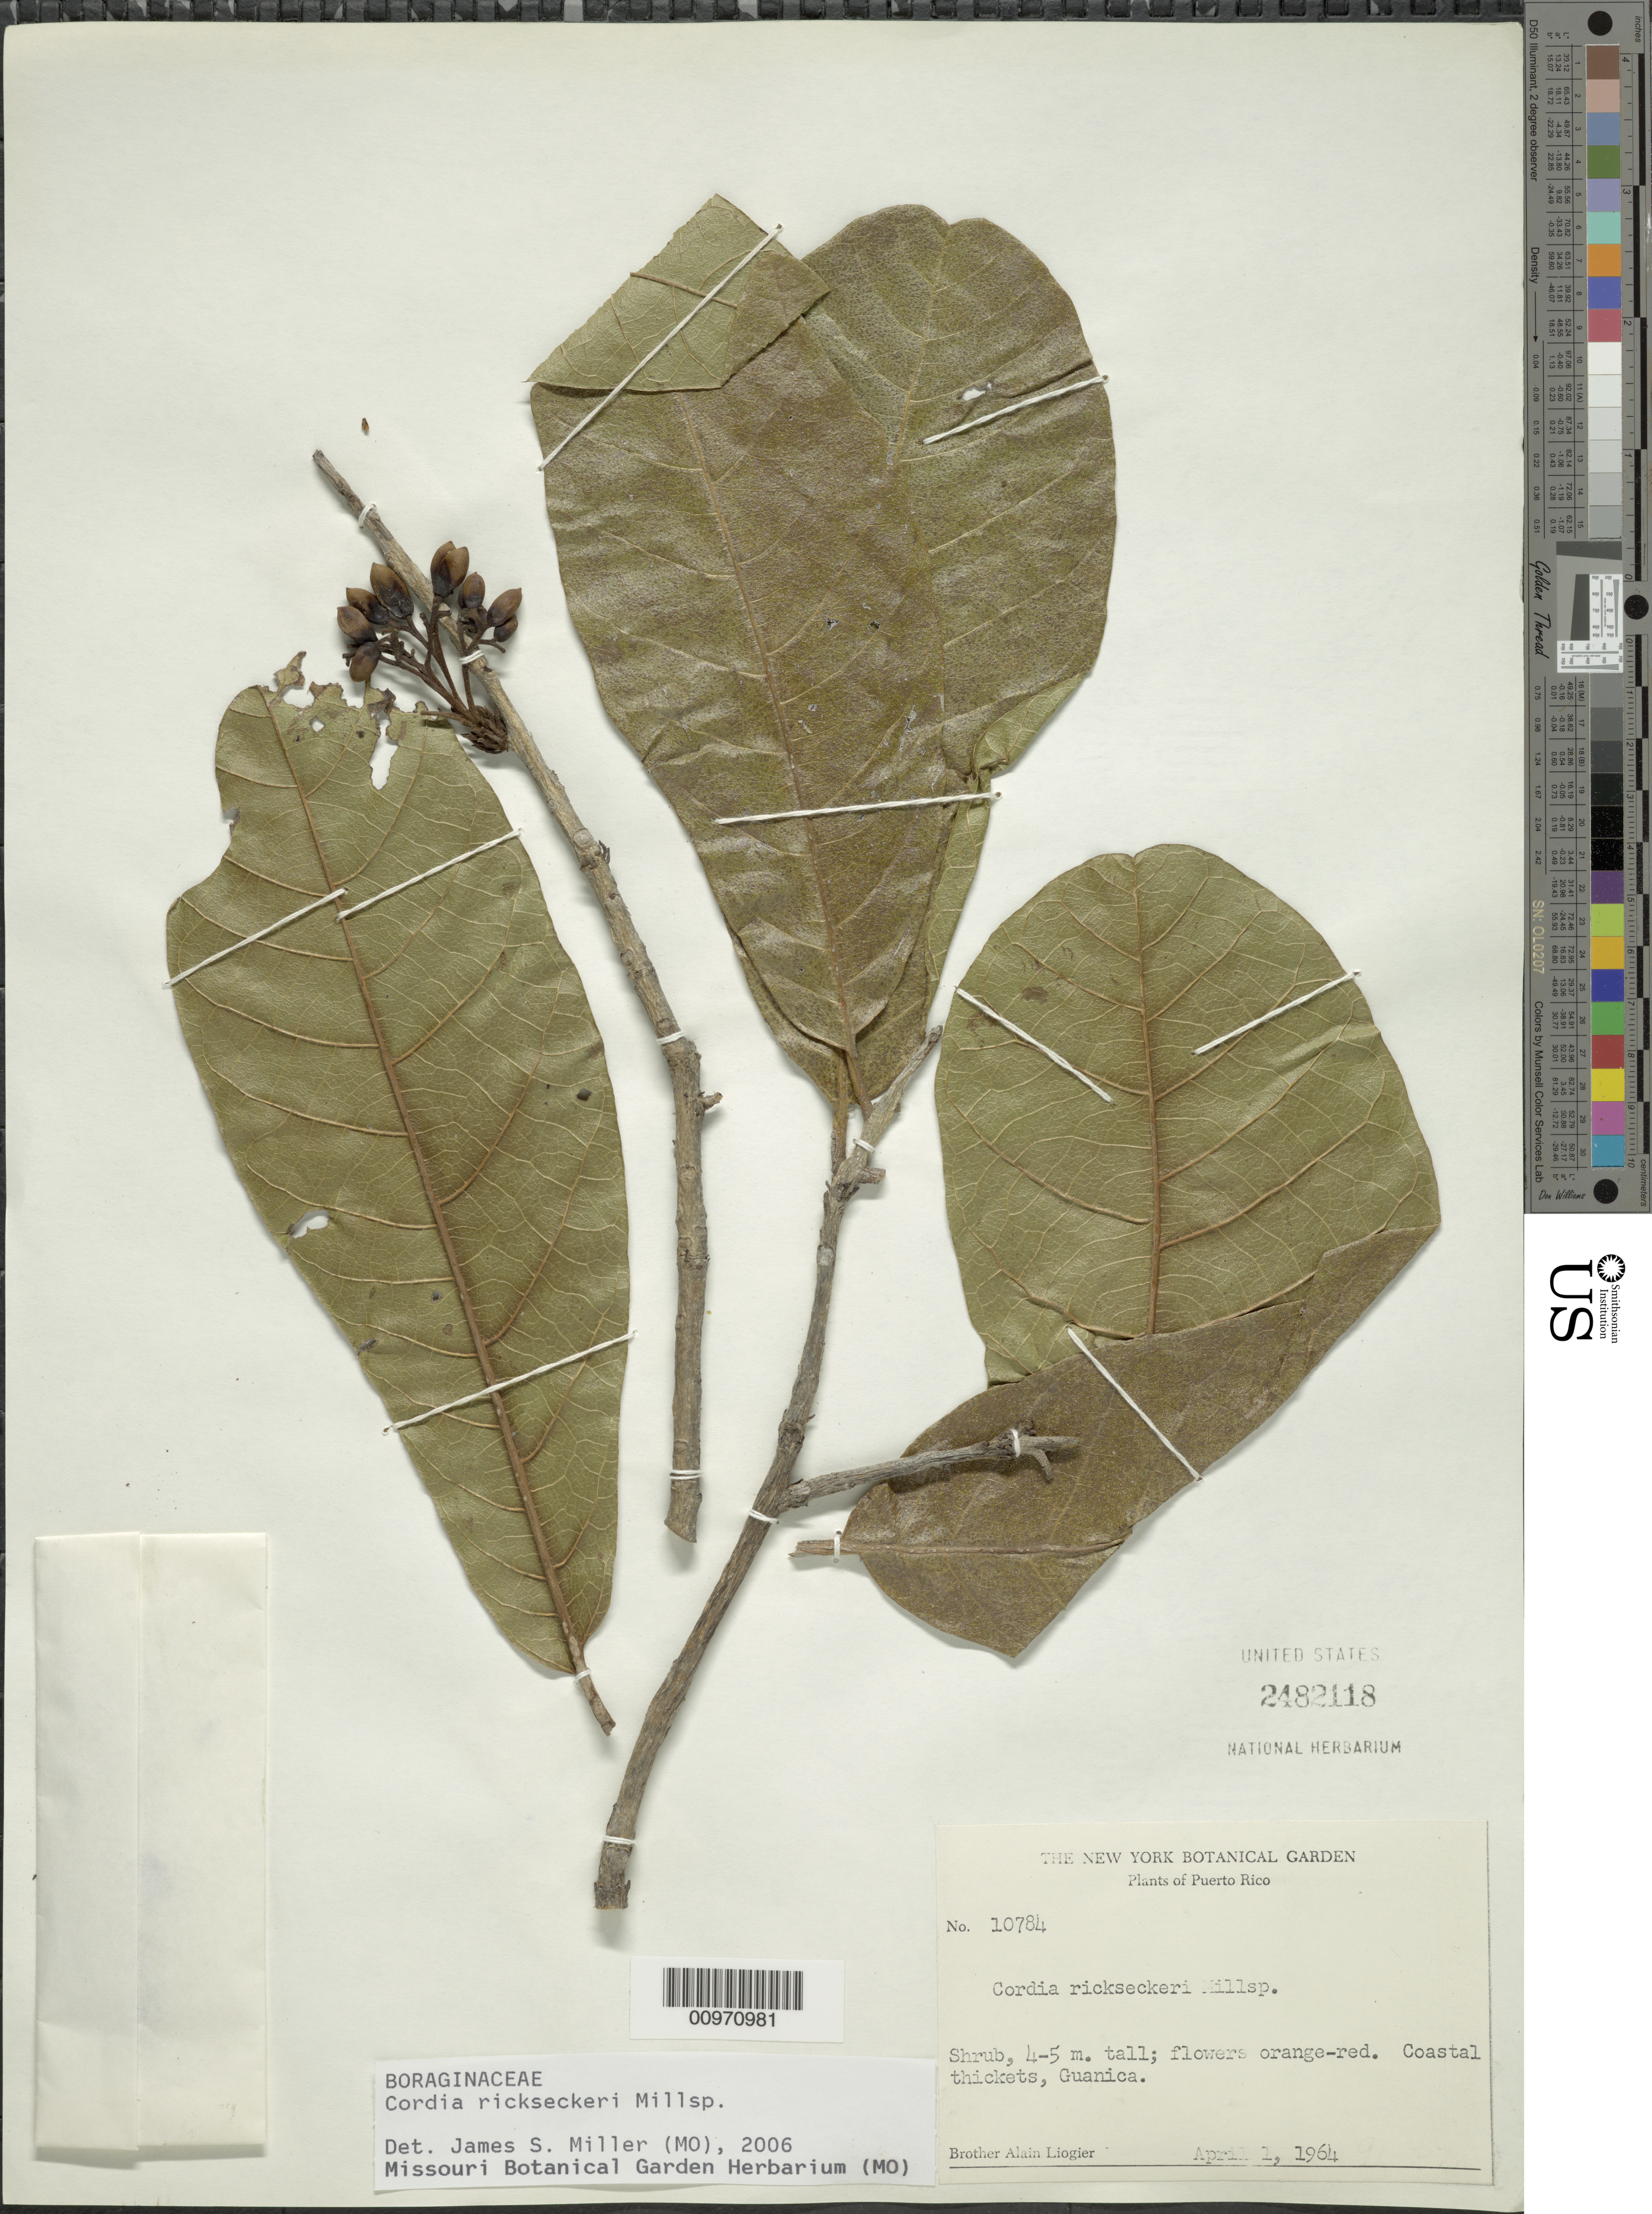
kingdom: Plantae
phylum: Tracheophyta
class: Magnoliopsida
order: Boraginales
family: Cordiaceae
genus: Cordia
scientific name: Cordia rickseckeri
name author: Millsp.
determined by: Miller, James S., (MO), Missouri Botanical Garden (UNITED STATES)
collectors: A. H. Liogier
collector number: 10784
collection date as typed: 01 Apr 1964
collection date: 1964-04-01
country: Puerto Rico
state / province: Guánica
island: Puerto Rico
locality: Guanica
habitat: Coastal thickets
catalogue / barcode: US 2482118